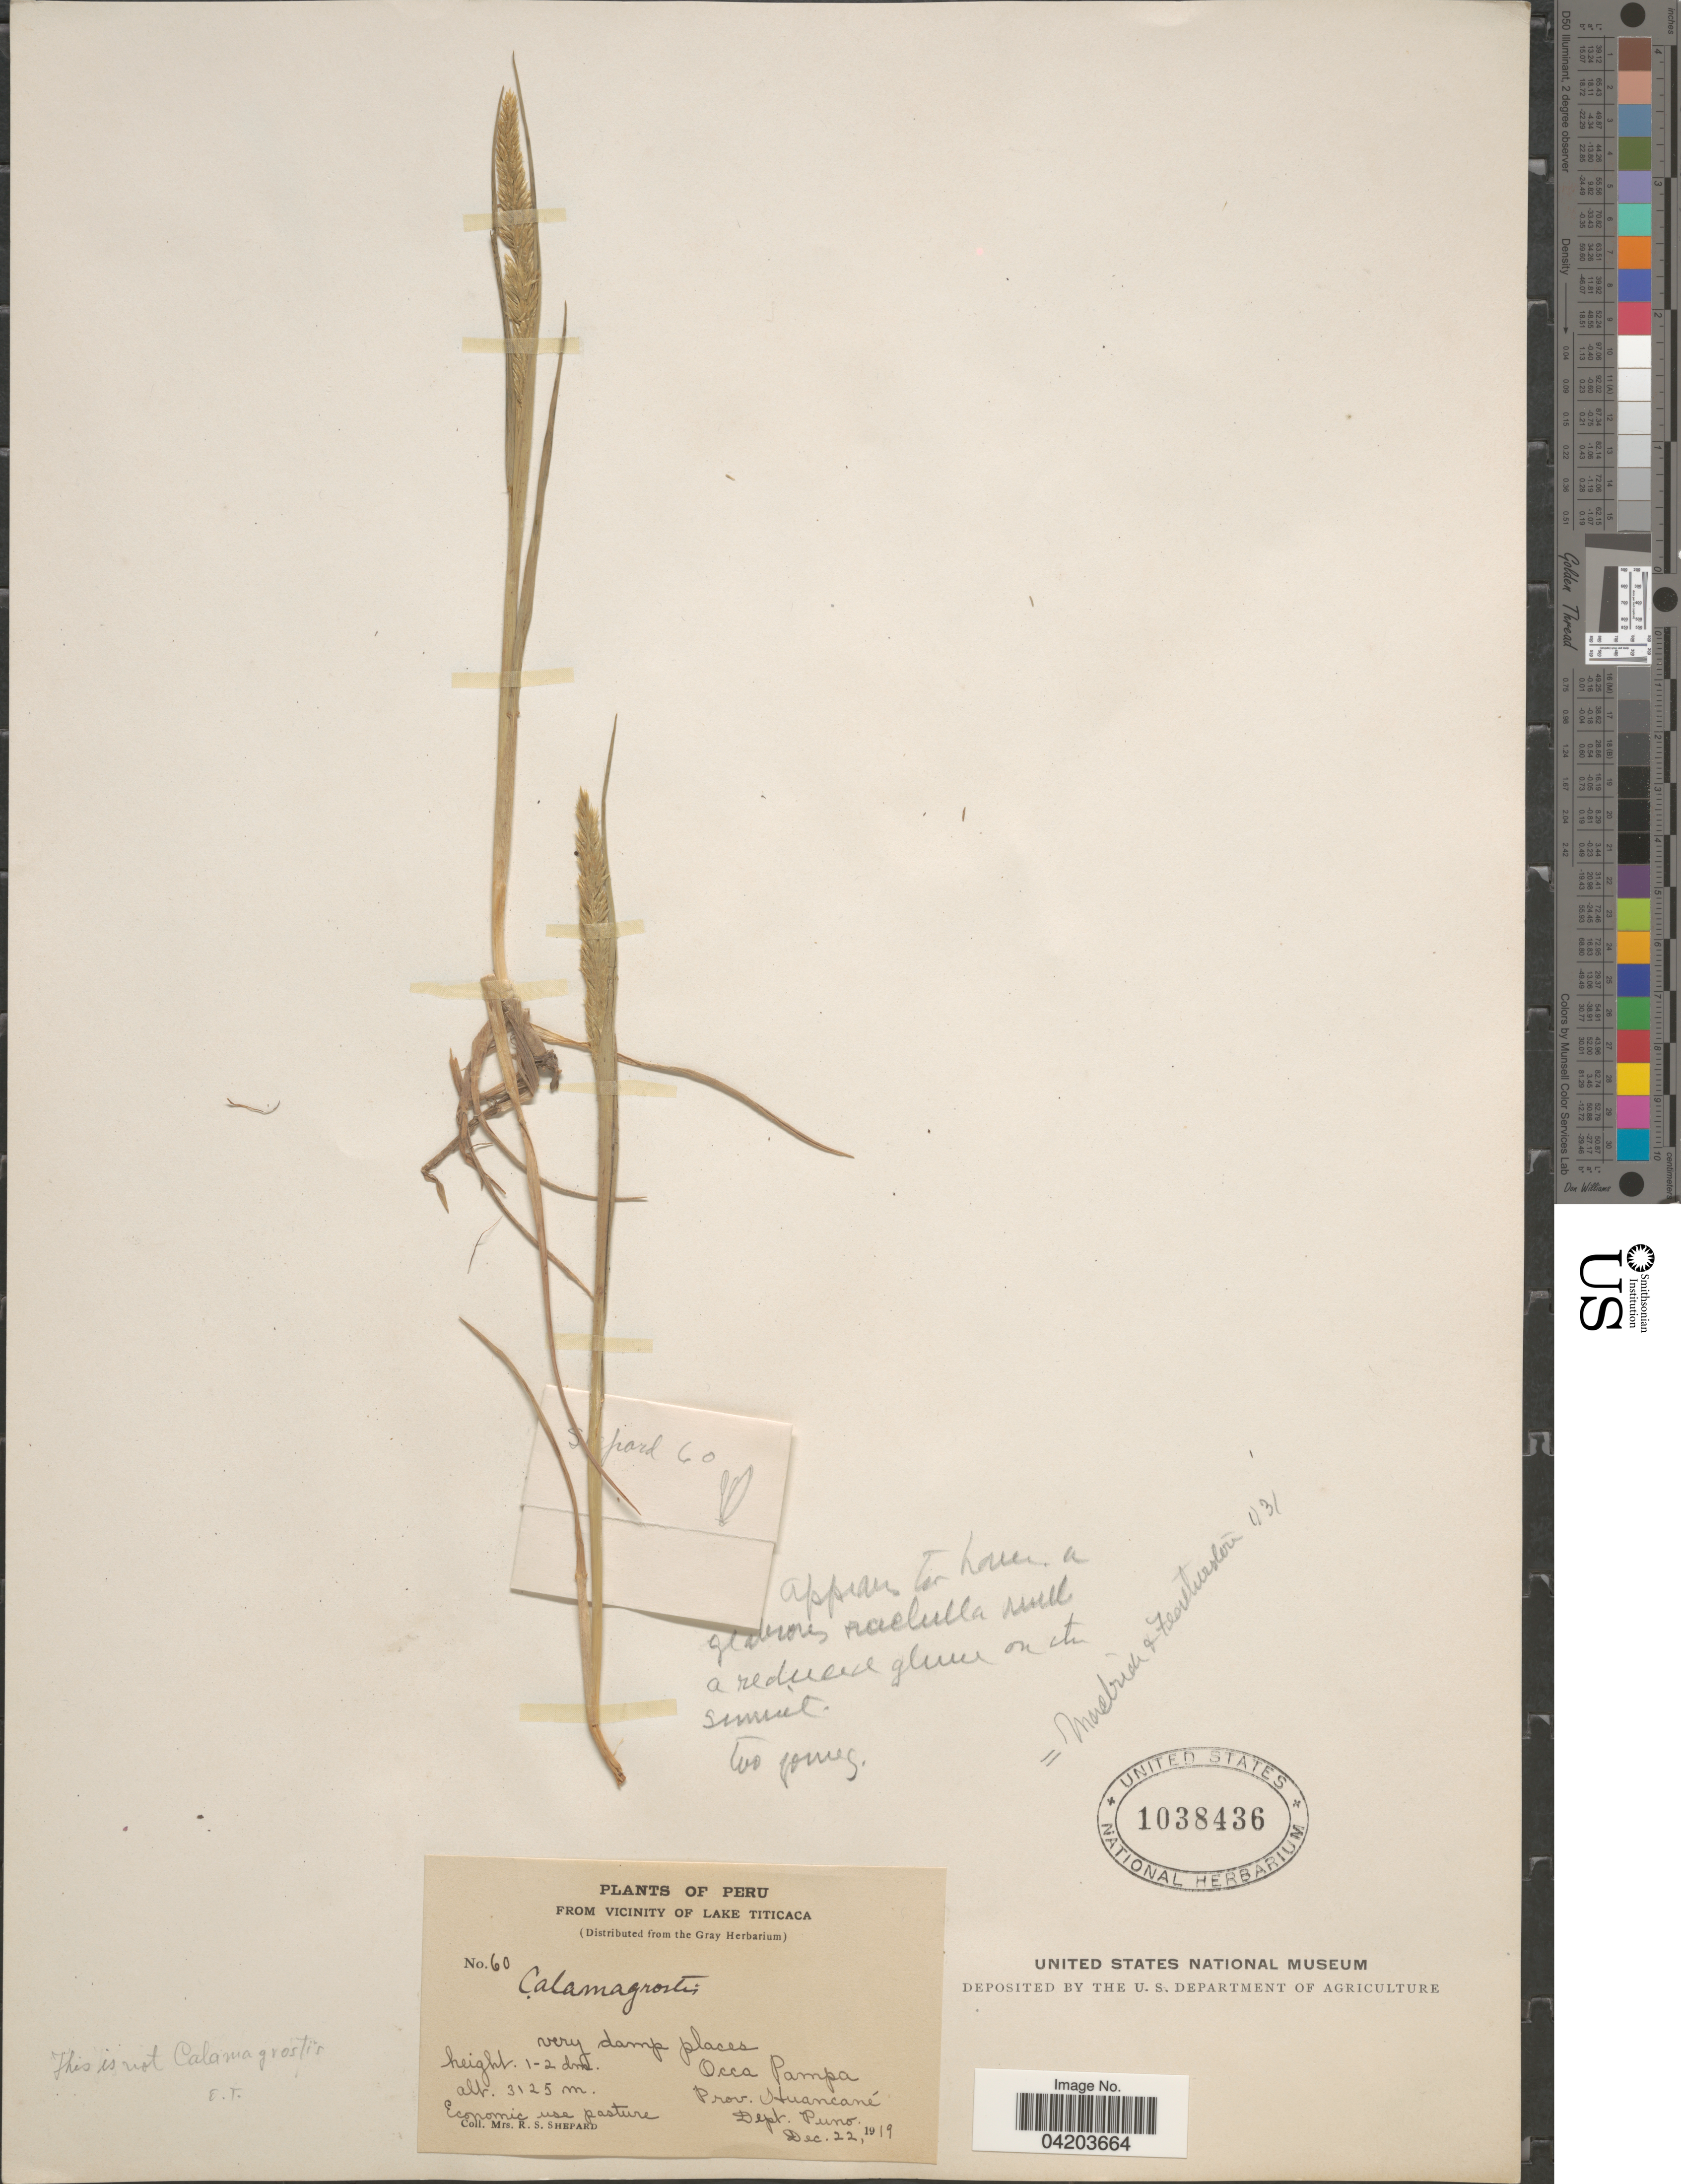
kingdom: Plantae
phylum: Tracheophyta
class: Liliopsida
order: Poales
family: Poaceae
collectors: R. Shepard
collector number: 60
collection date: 1919-12-22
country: Peru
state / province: Puno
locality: From Vicinity of Lake Titicaca. Occa Pampa. Prov. Huancané. Dept. Puno.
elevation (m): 3125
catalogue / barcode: US 1038436